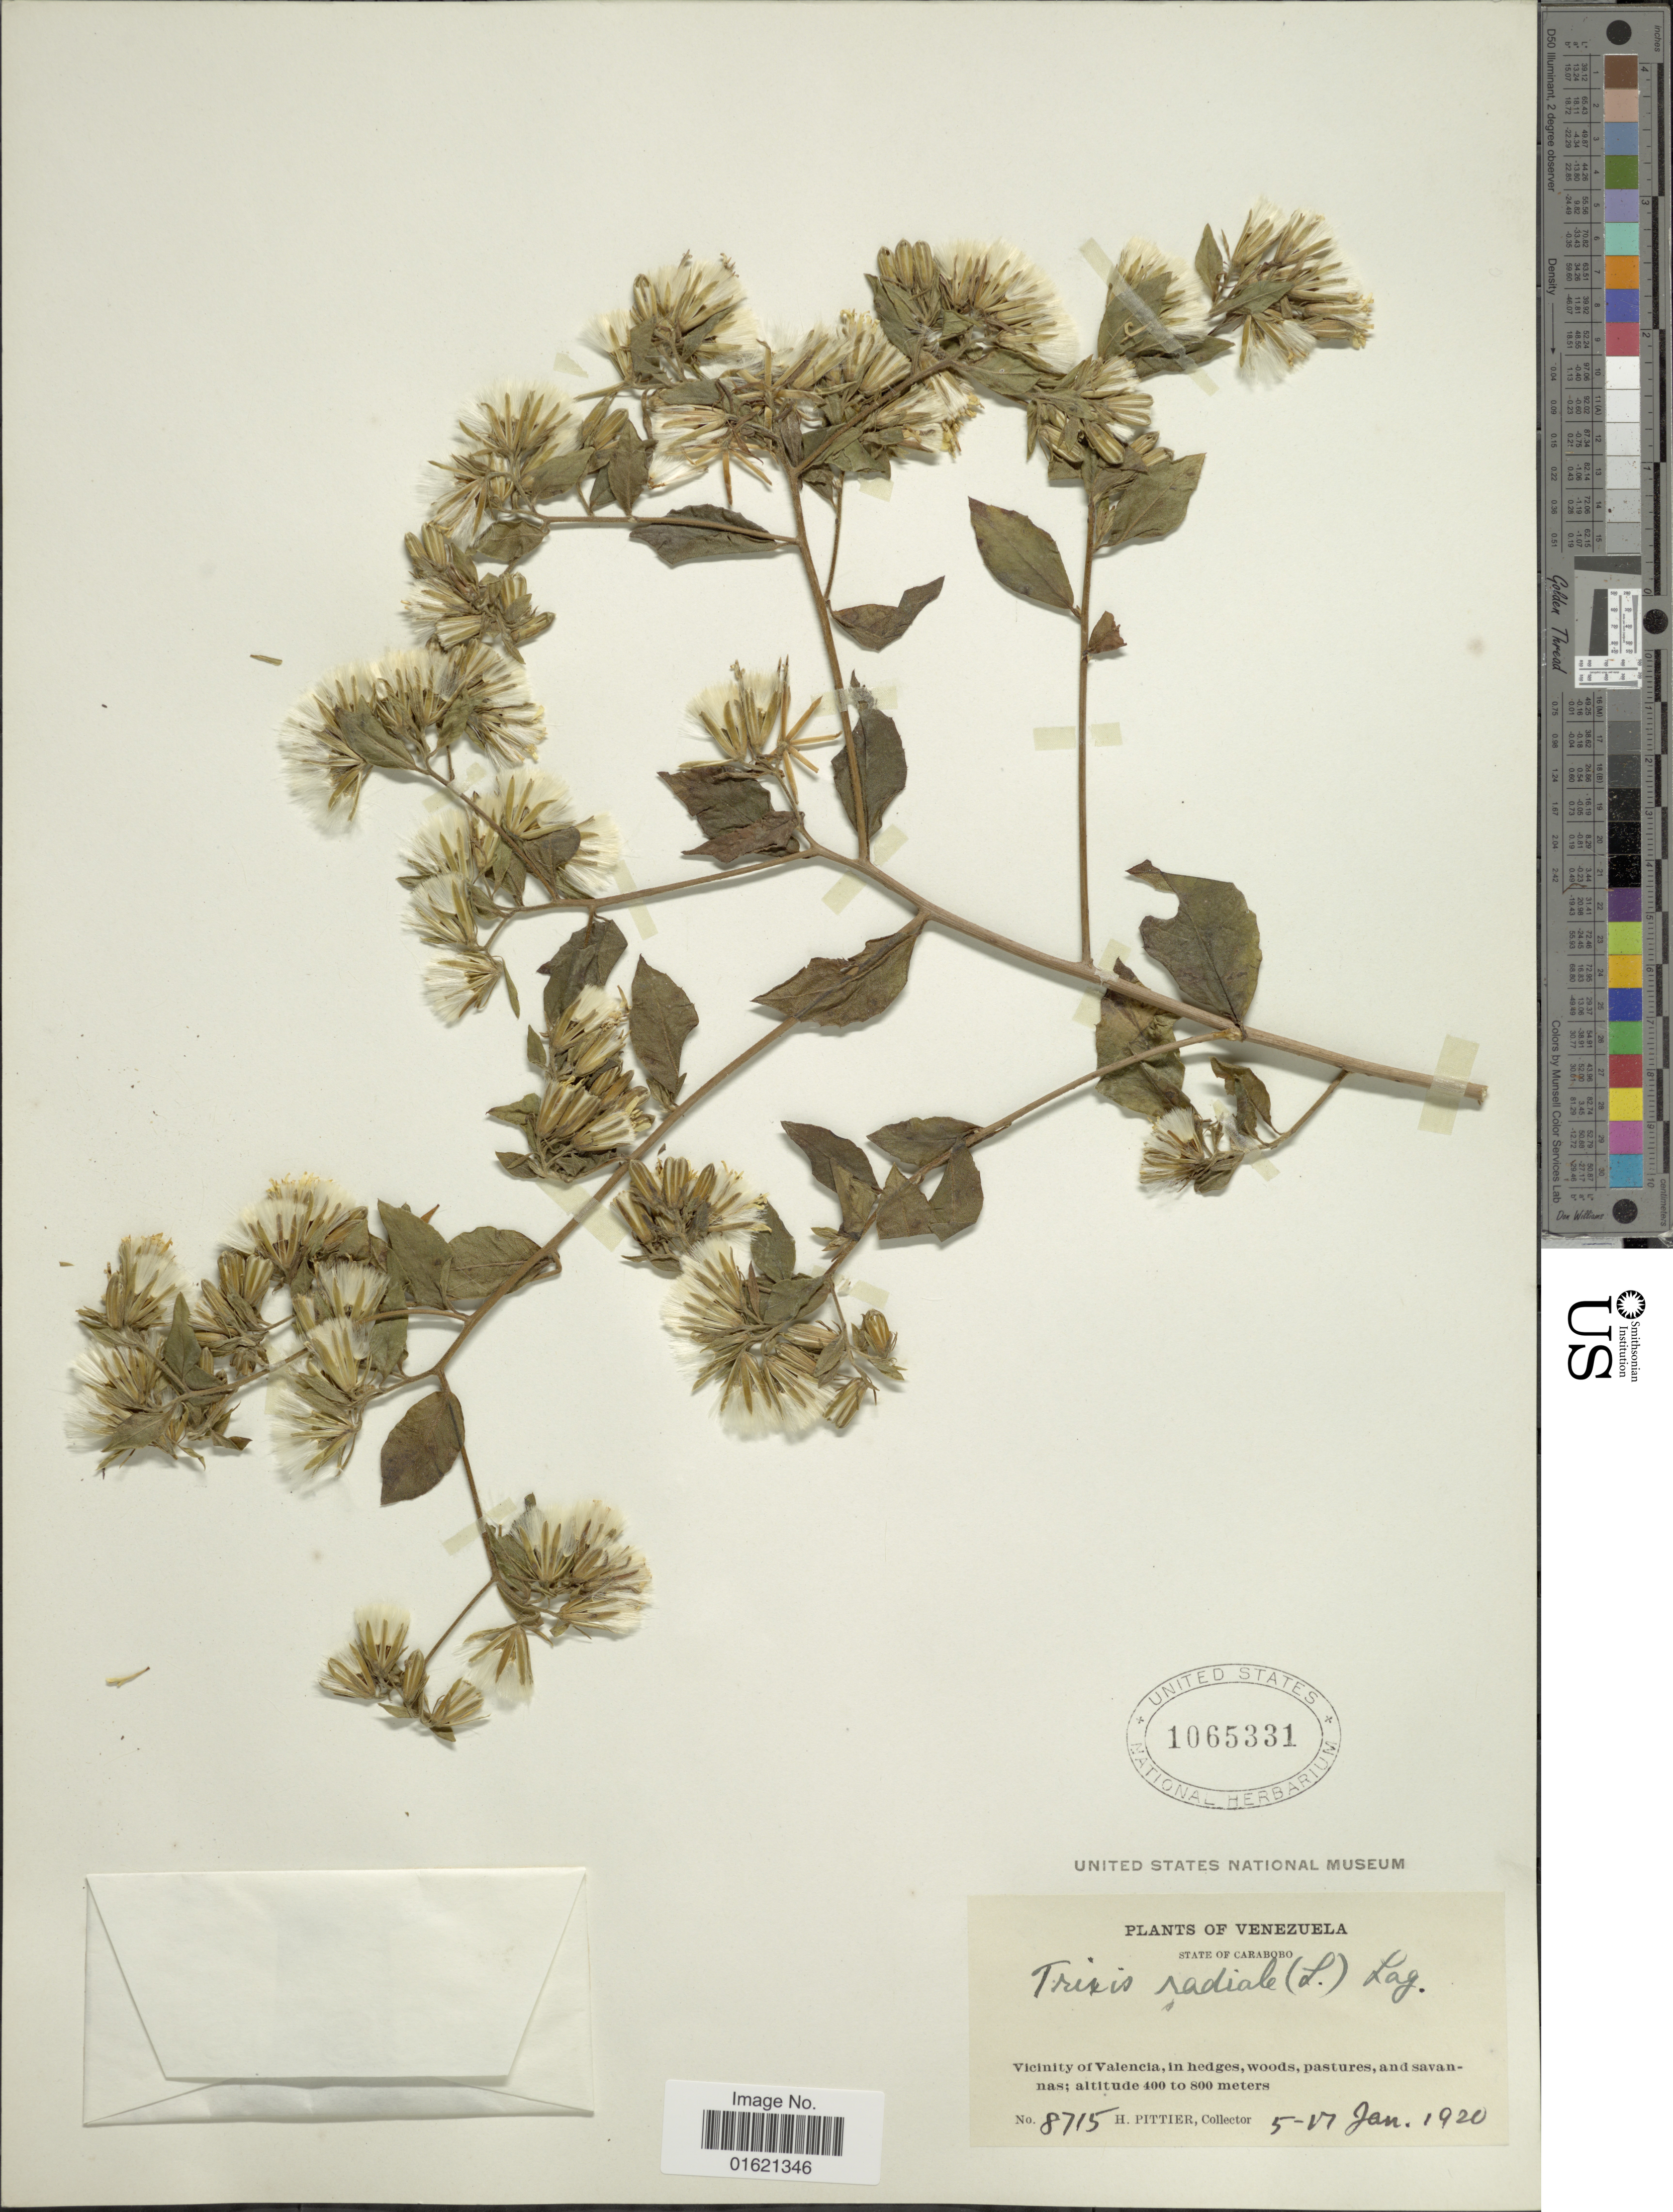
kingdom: Plantae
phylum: Tracheophyta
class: Magnoliopsida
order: Asterales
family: Asteraceae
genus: Trixis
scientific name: Trixis inula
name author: Crantz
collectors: H. F. Pittier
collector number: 8715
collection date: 1920-01-05/1920-01-17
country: Venezuela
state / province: Carabobo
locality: State of Carabobo. Vicinity of Valencia. in hedges, woods, pastures, and savanas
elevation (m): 400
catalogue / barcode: US 1065331